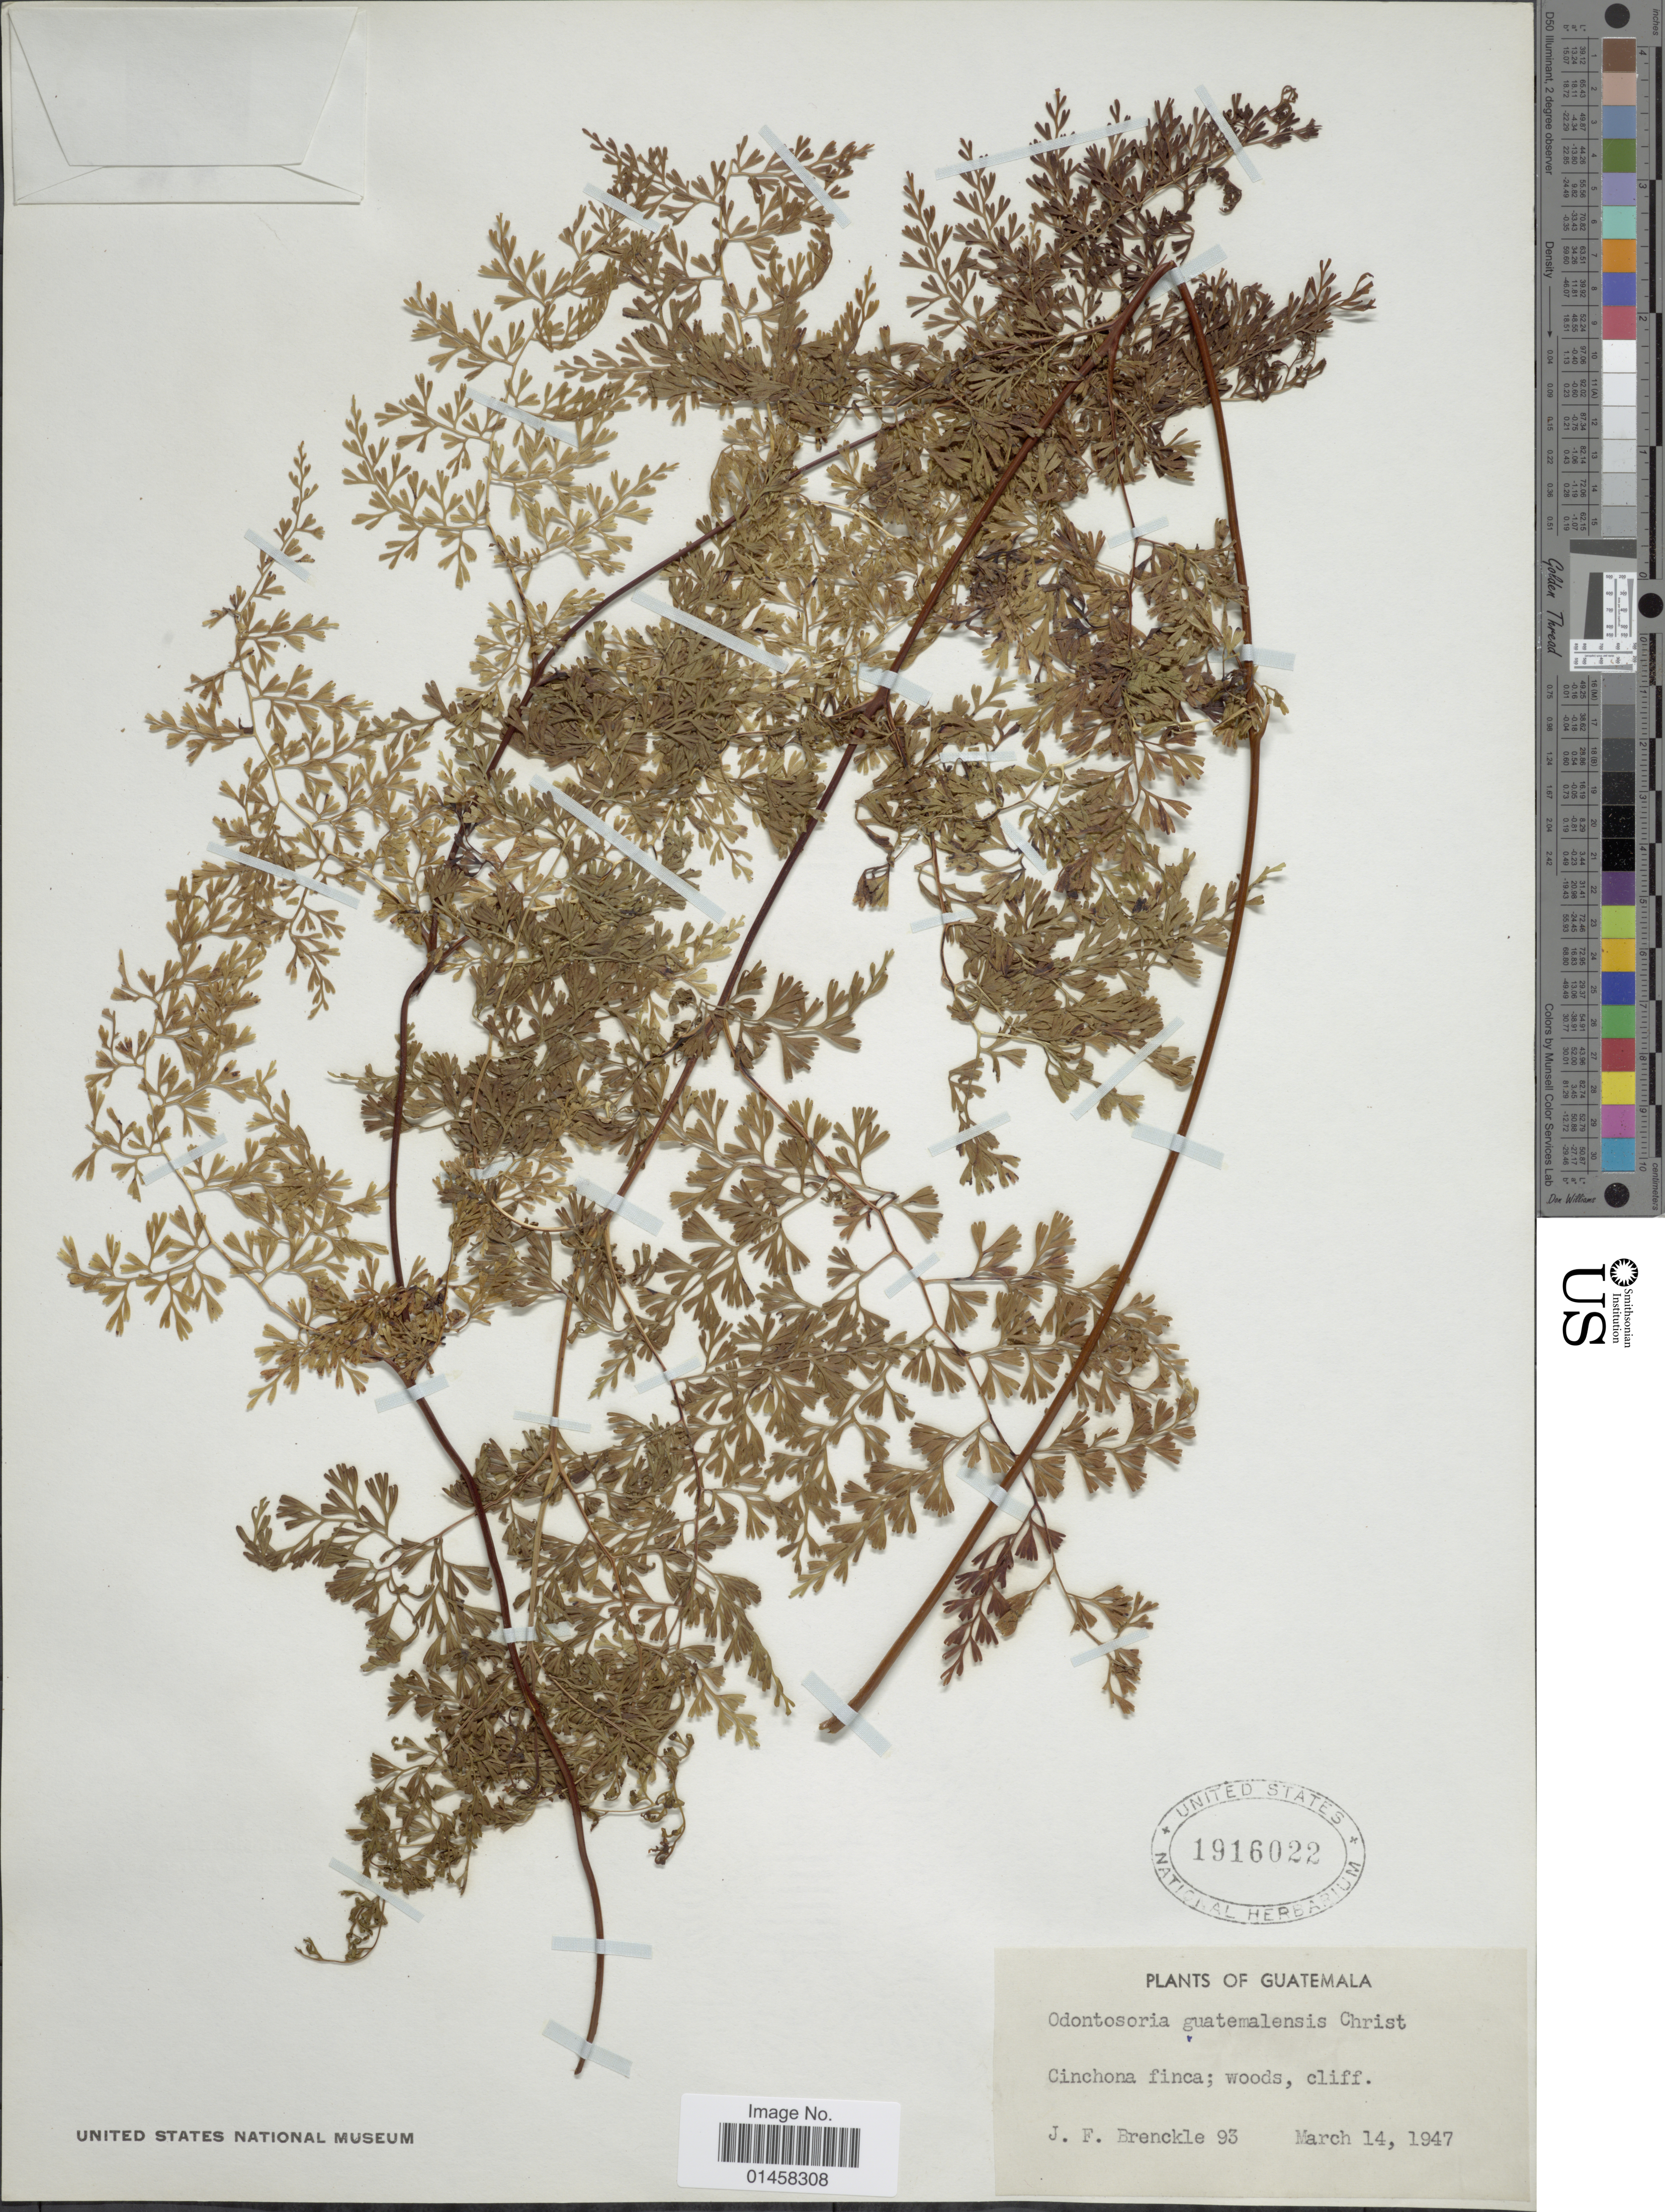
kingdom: Plantae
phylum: Tracheophyta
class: Polypodiopsida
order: Polypodiales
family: Lindsaeaceae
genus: Odontosoria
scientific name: Odontosoria guatemalensis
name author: Christ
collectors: J. Brenckle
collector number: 93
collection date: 1947-03-14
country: Guatemala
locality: Cinchona finca; woods, cliff.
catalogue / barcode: US 1916022